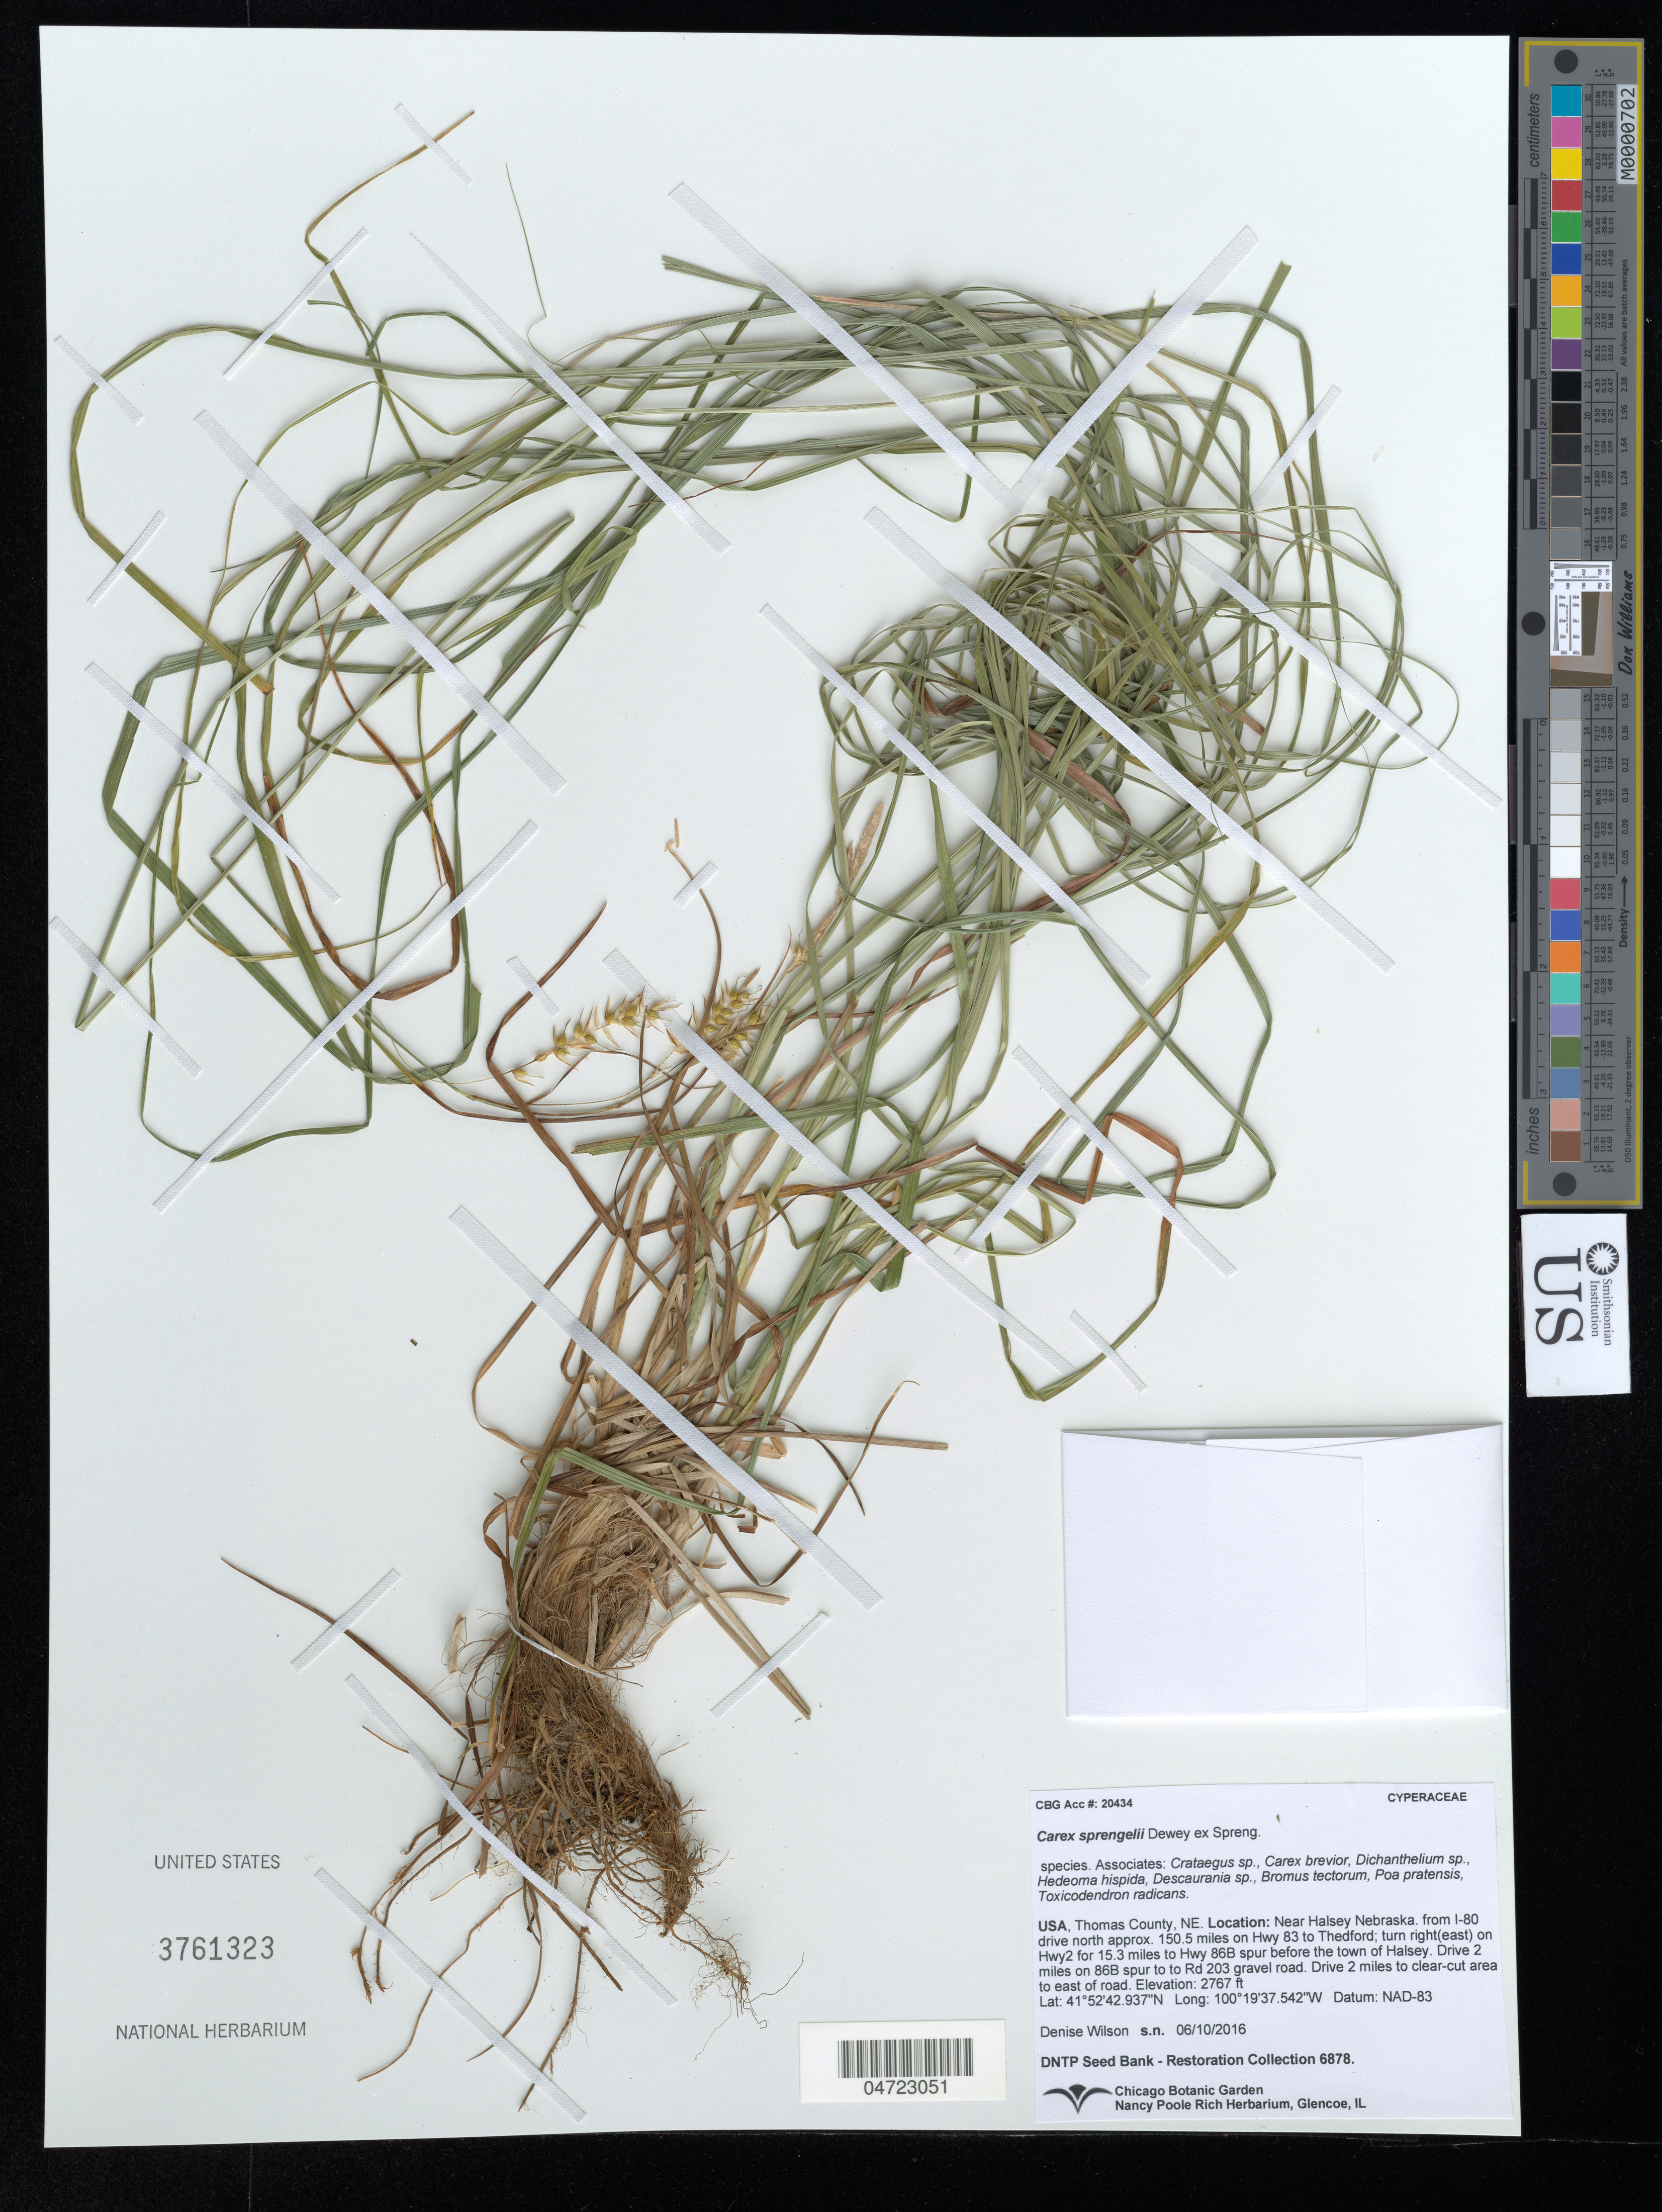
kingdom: Plantae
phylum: Tracheophyta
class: Liliopsida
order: Poales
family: Cyperaceae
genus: Carex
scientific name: Carex sprengelii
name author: Dewey ex Spreng.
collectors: D. Wilson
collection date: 2016-06-10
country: United States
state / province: Nebraska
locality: Thomas County, NE. Near Halsey Nebraska. from I-80 drive north approx. 150.5 miles on Hwy 83 to Thedford; turn right(east) on Hwy2 for 15.3 miles to Hwy 86B spur before the town of Halsey. Drive 2 miles on 86B spur to to Rd 203 gravel road. Drive 2 miles to clear-cut area to east of road.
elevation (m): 843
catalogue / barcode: US 3761323